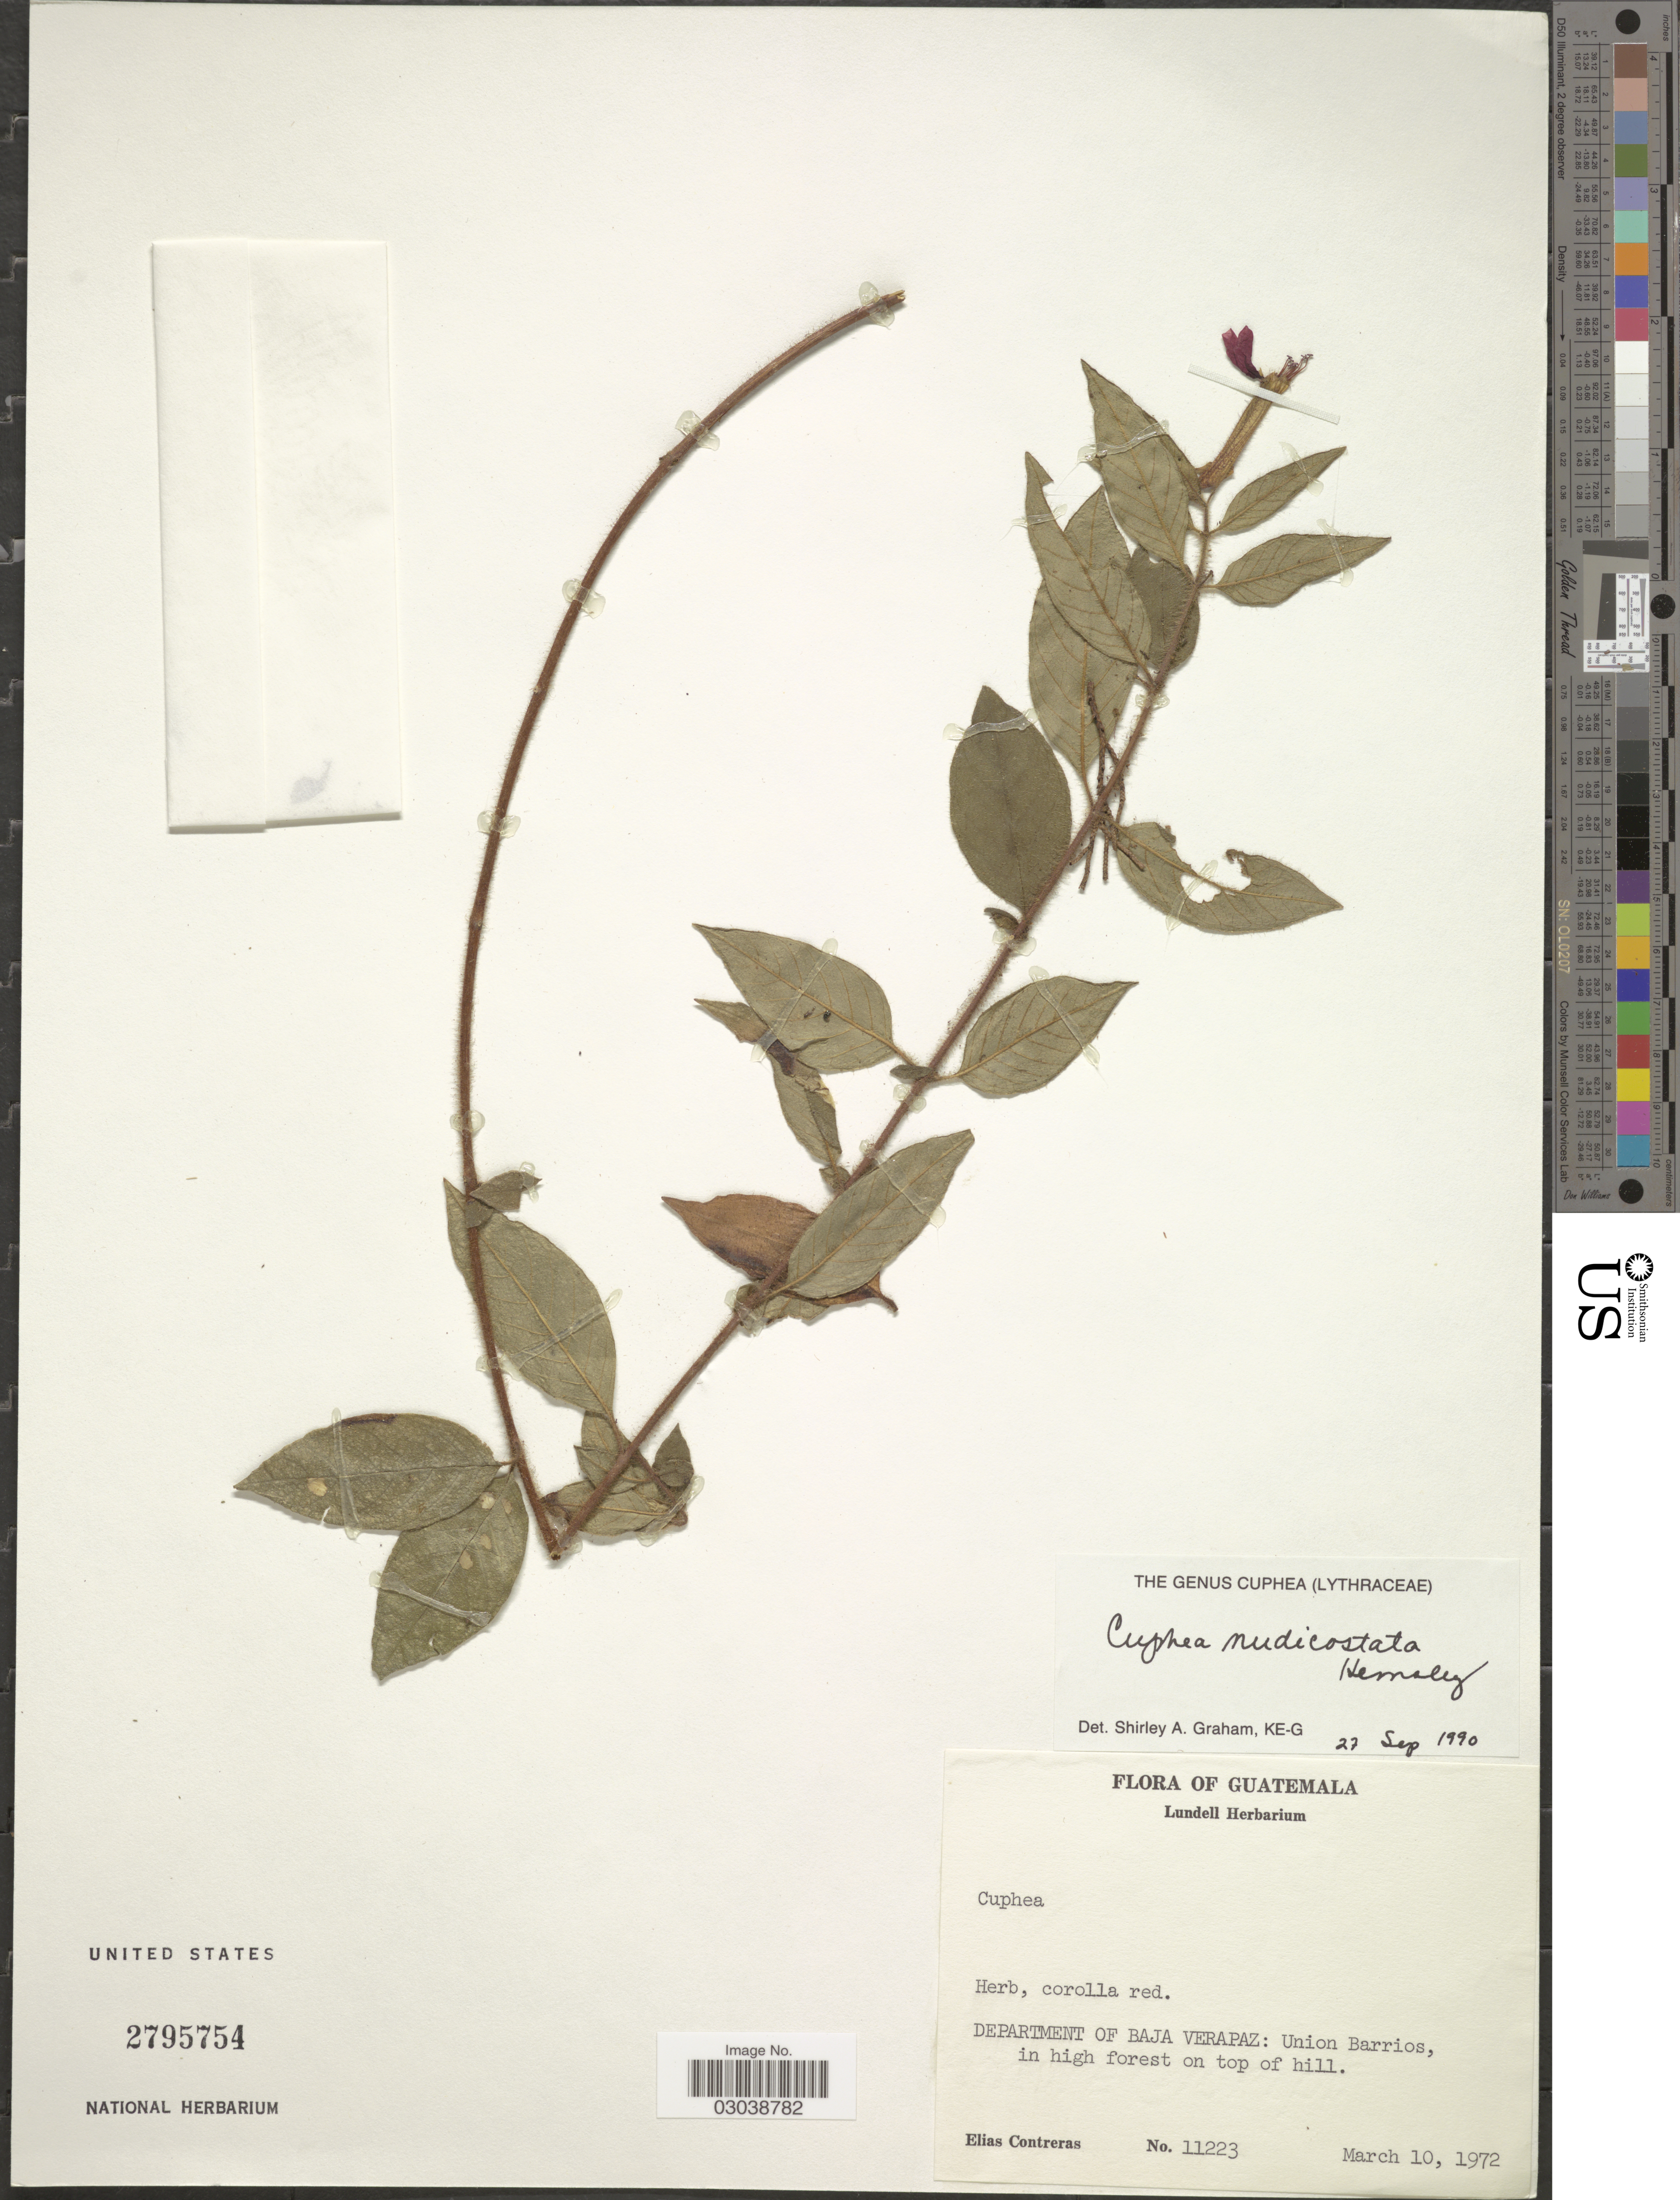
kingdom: Plantae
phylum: Tracheophyta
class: Magnoliopsida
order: Myrtales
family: Lythraceae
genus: Cuphea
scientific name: Cuphea nudicostata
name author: Hemsl.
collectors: E. Contreras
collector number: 11223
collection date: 1972-03-10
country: Guatemala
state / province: Baja Verapaz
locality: Department of Baja Verapaz: Union Barrios, in high forest on top of hill.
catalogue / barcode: US 2795754